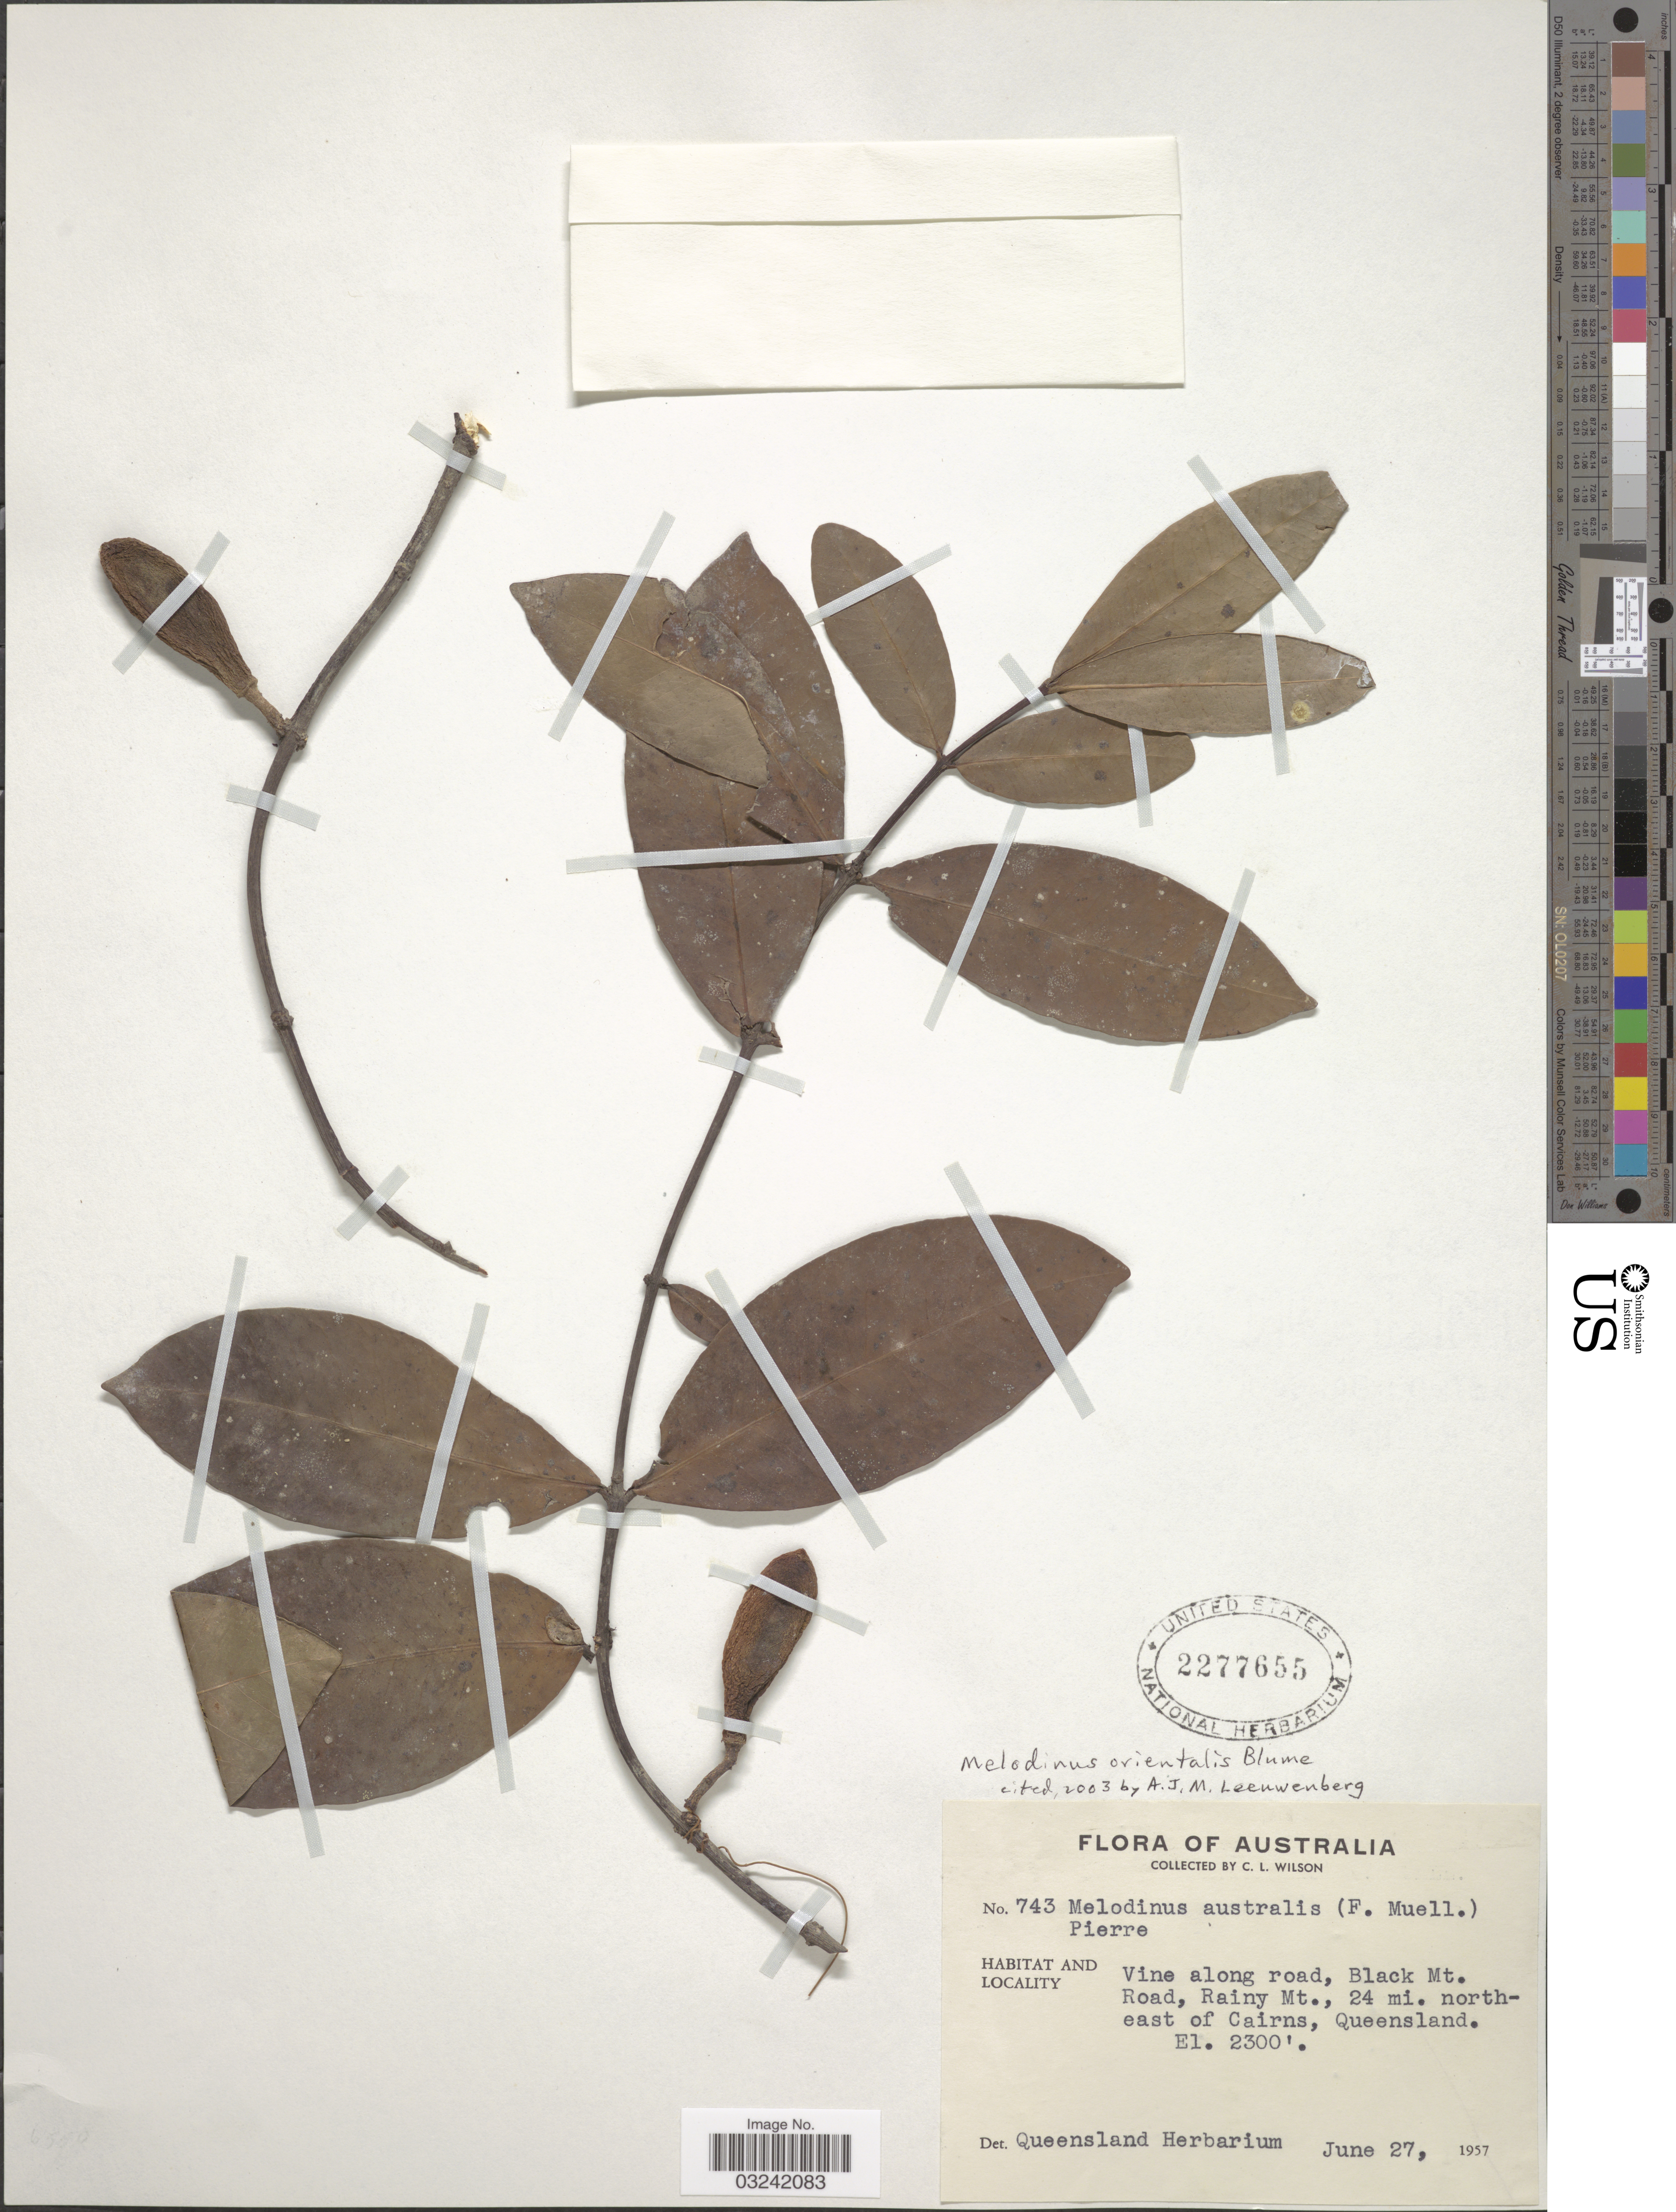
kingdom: Plantae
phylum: Tracheophyta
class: Magnoliopsida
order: Gentianales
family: Apocynaceae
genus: Melodinus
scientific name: Melodinus orientalis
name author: Blume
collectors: C. L. Wilson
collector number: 743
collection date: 1957-06-27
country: Australia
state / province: Queensland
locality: Vine along road, Black Mt. Road, Rainy Mt., 24 mi. north-east of Cairns.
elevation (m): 701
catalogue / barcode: US 2277655